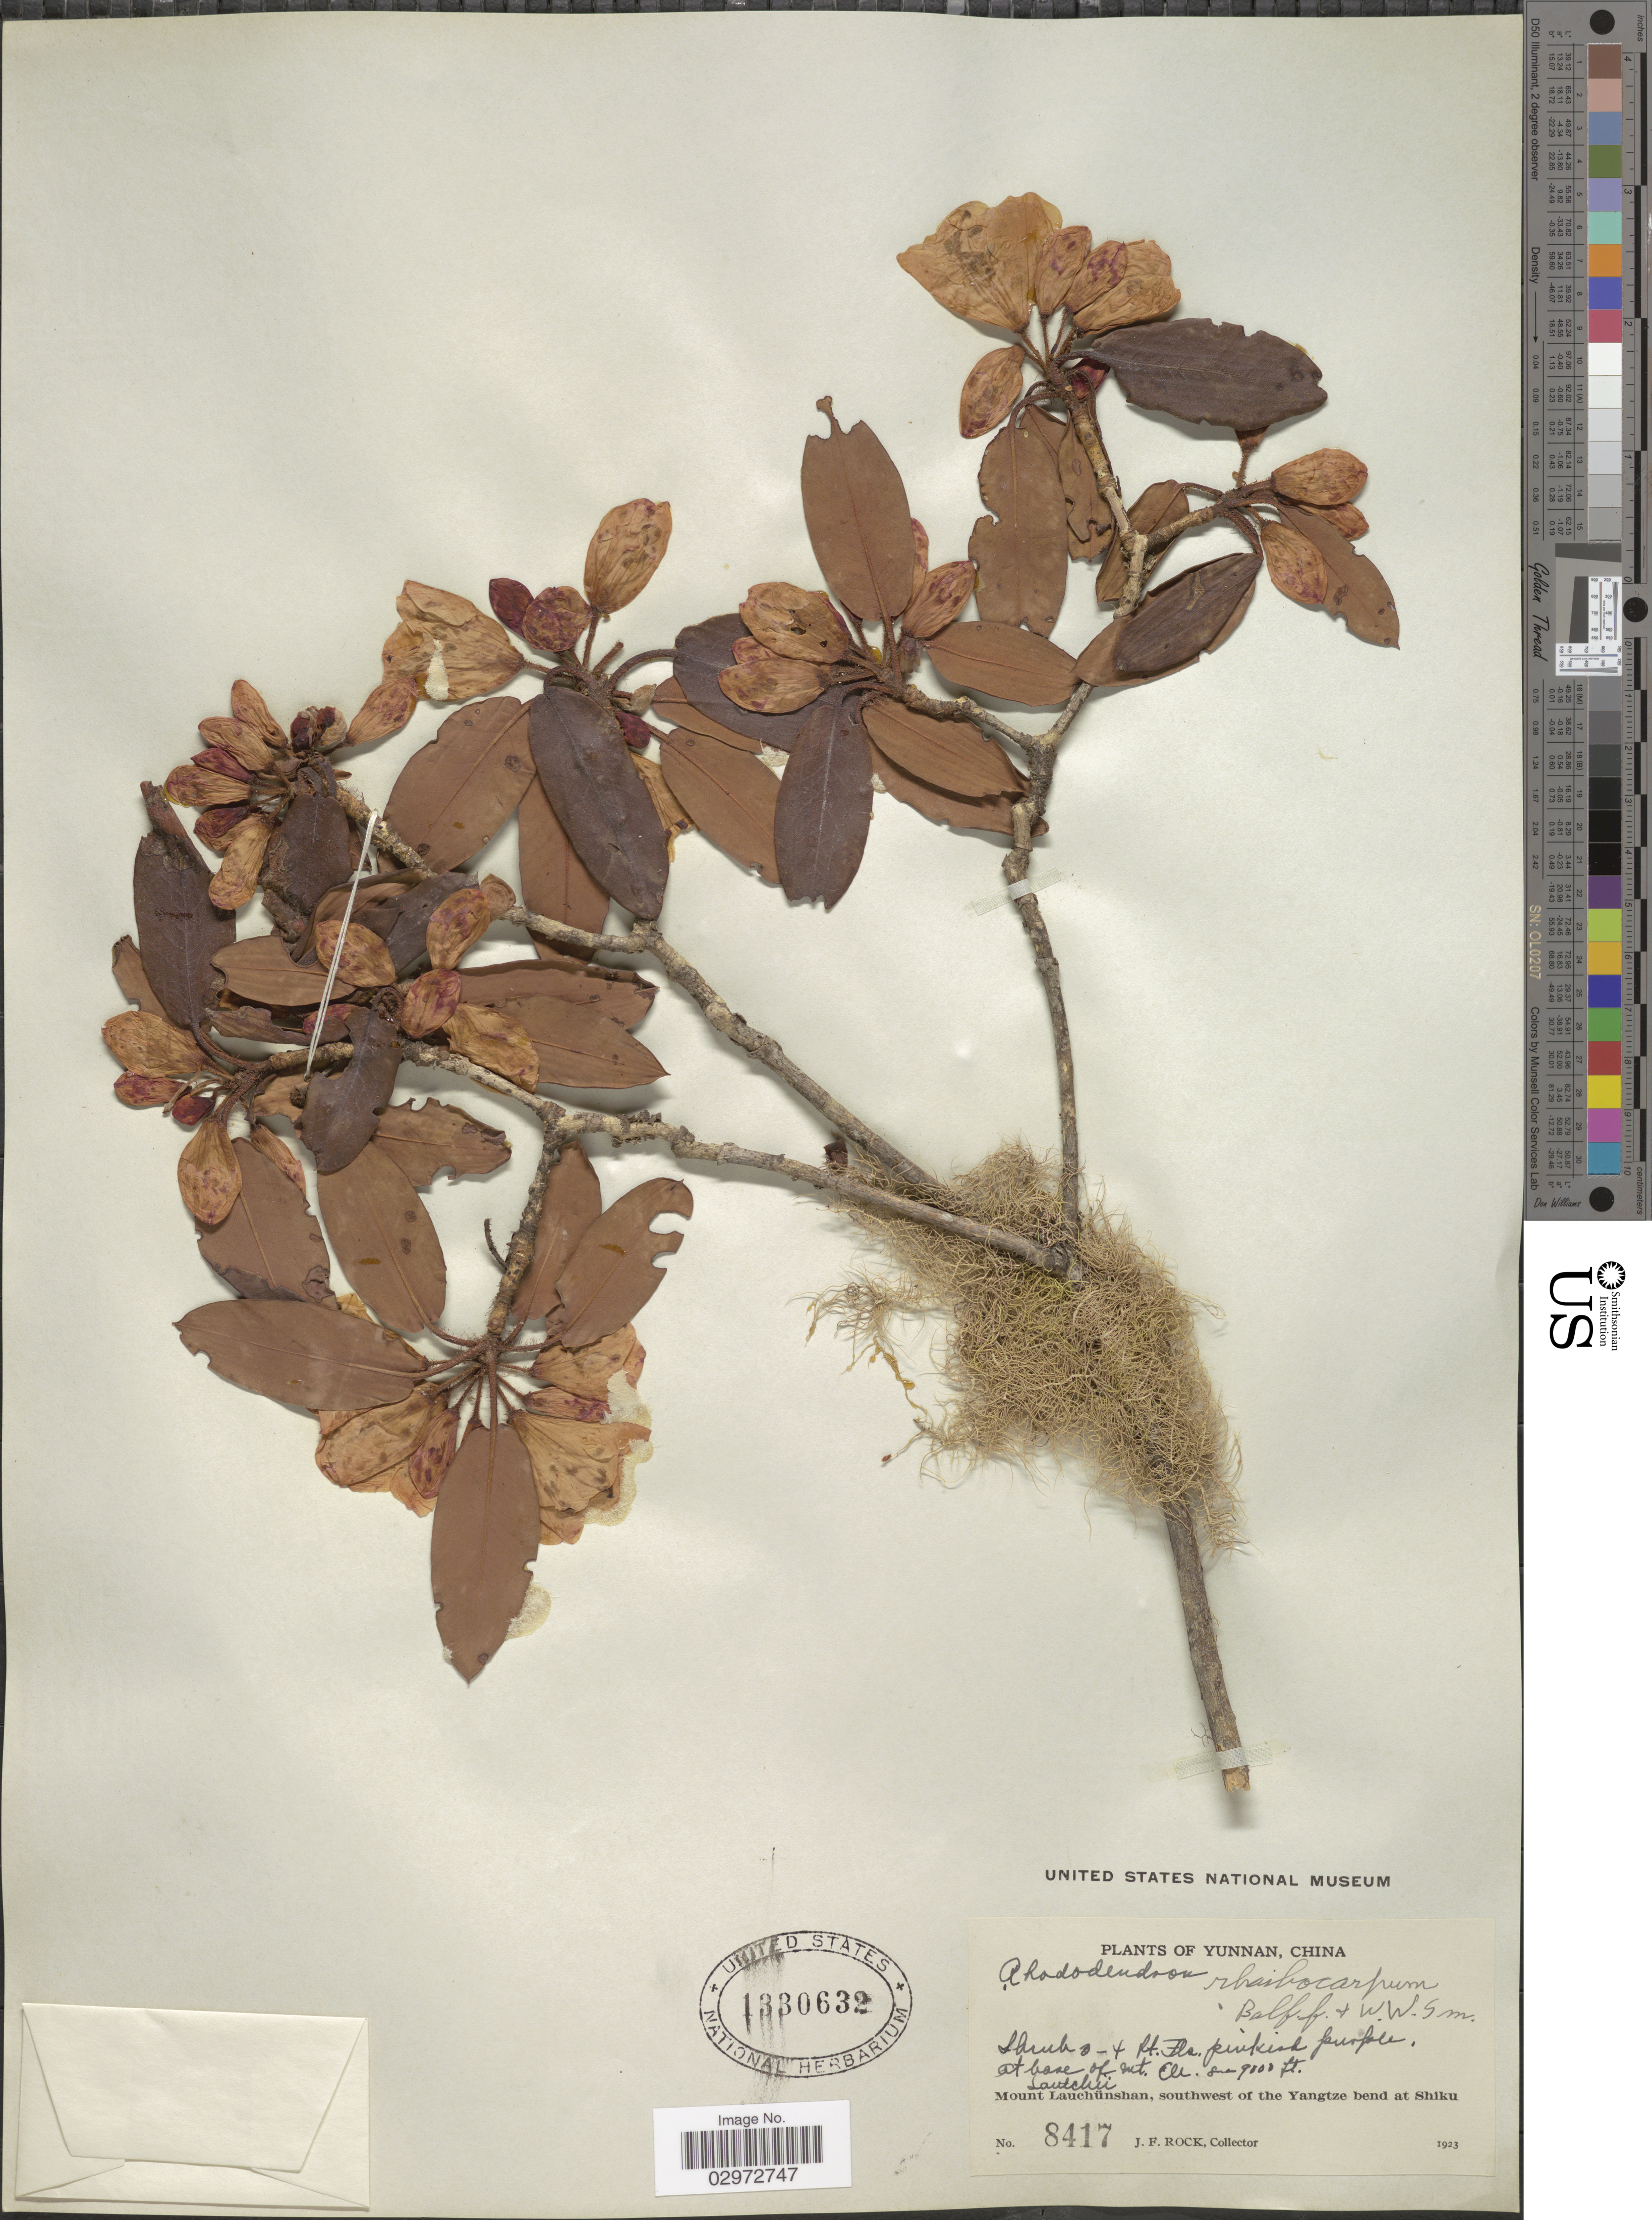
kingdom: Plantae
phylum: Tracheophyta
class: Magnoliopsida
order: Ericales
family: Ericaceae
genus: Rhododendron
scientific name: Rhododendron rhaibocarpum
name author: Balf. f. & W.W. Sm.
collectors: J. Rock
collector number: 8417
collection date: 1923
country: China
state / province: Yunnan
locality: At base of Mt. Lautchü. Mount Lauchünshan, southwest of the Yangtze bend at Shiku.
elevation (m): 2743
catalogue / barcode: US 1330632